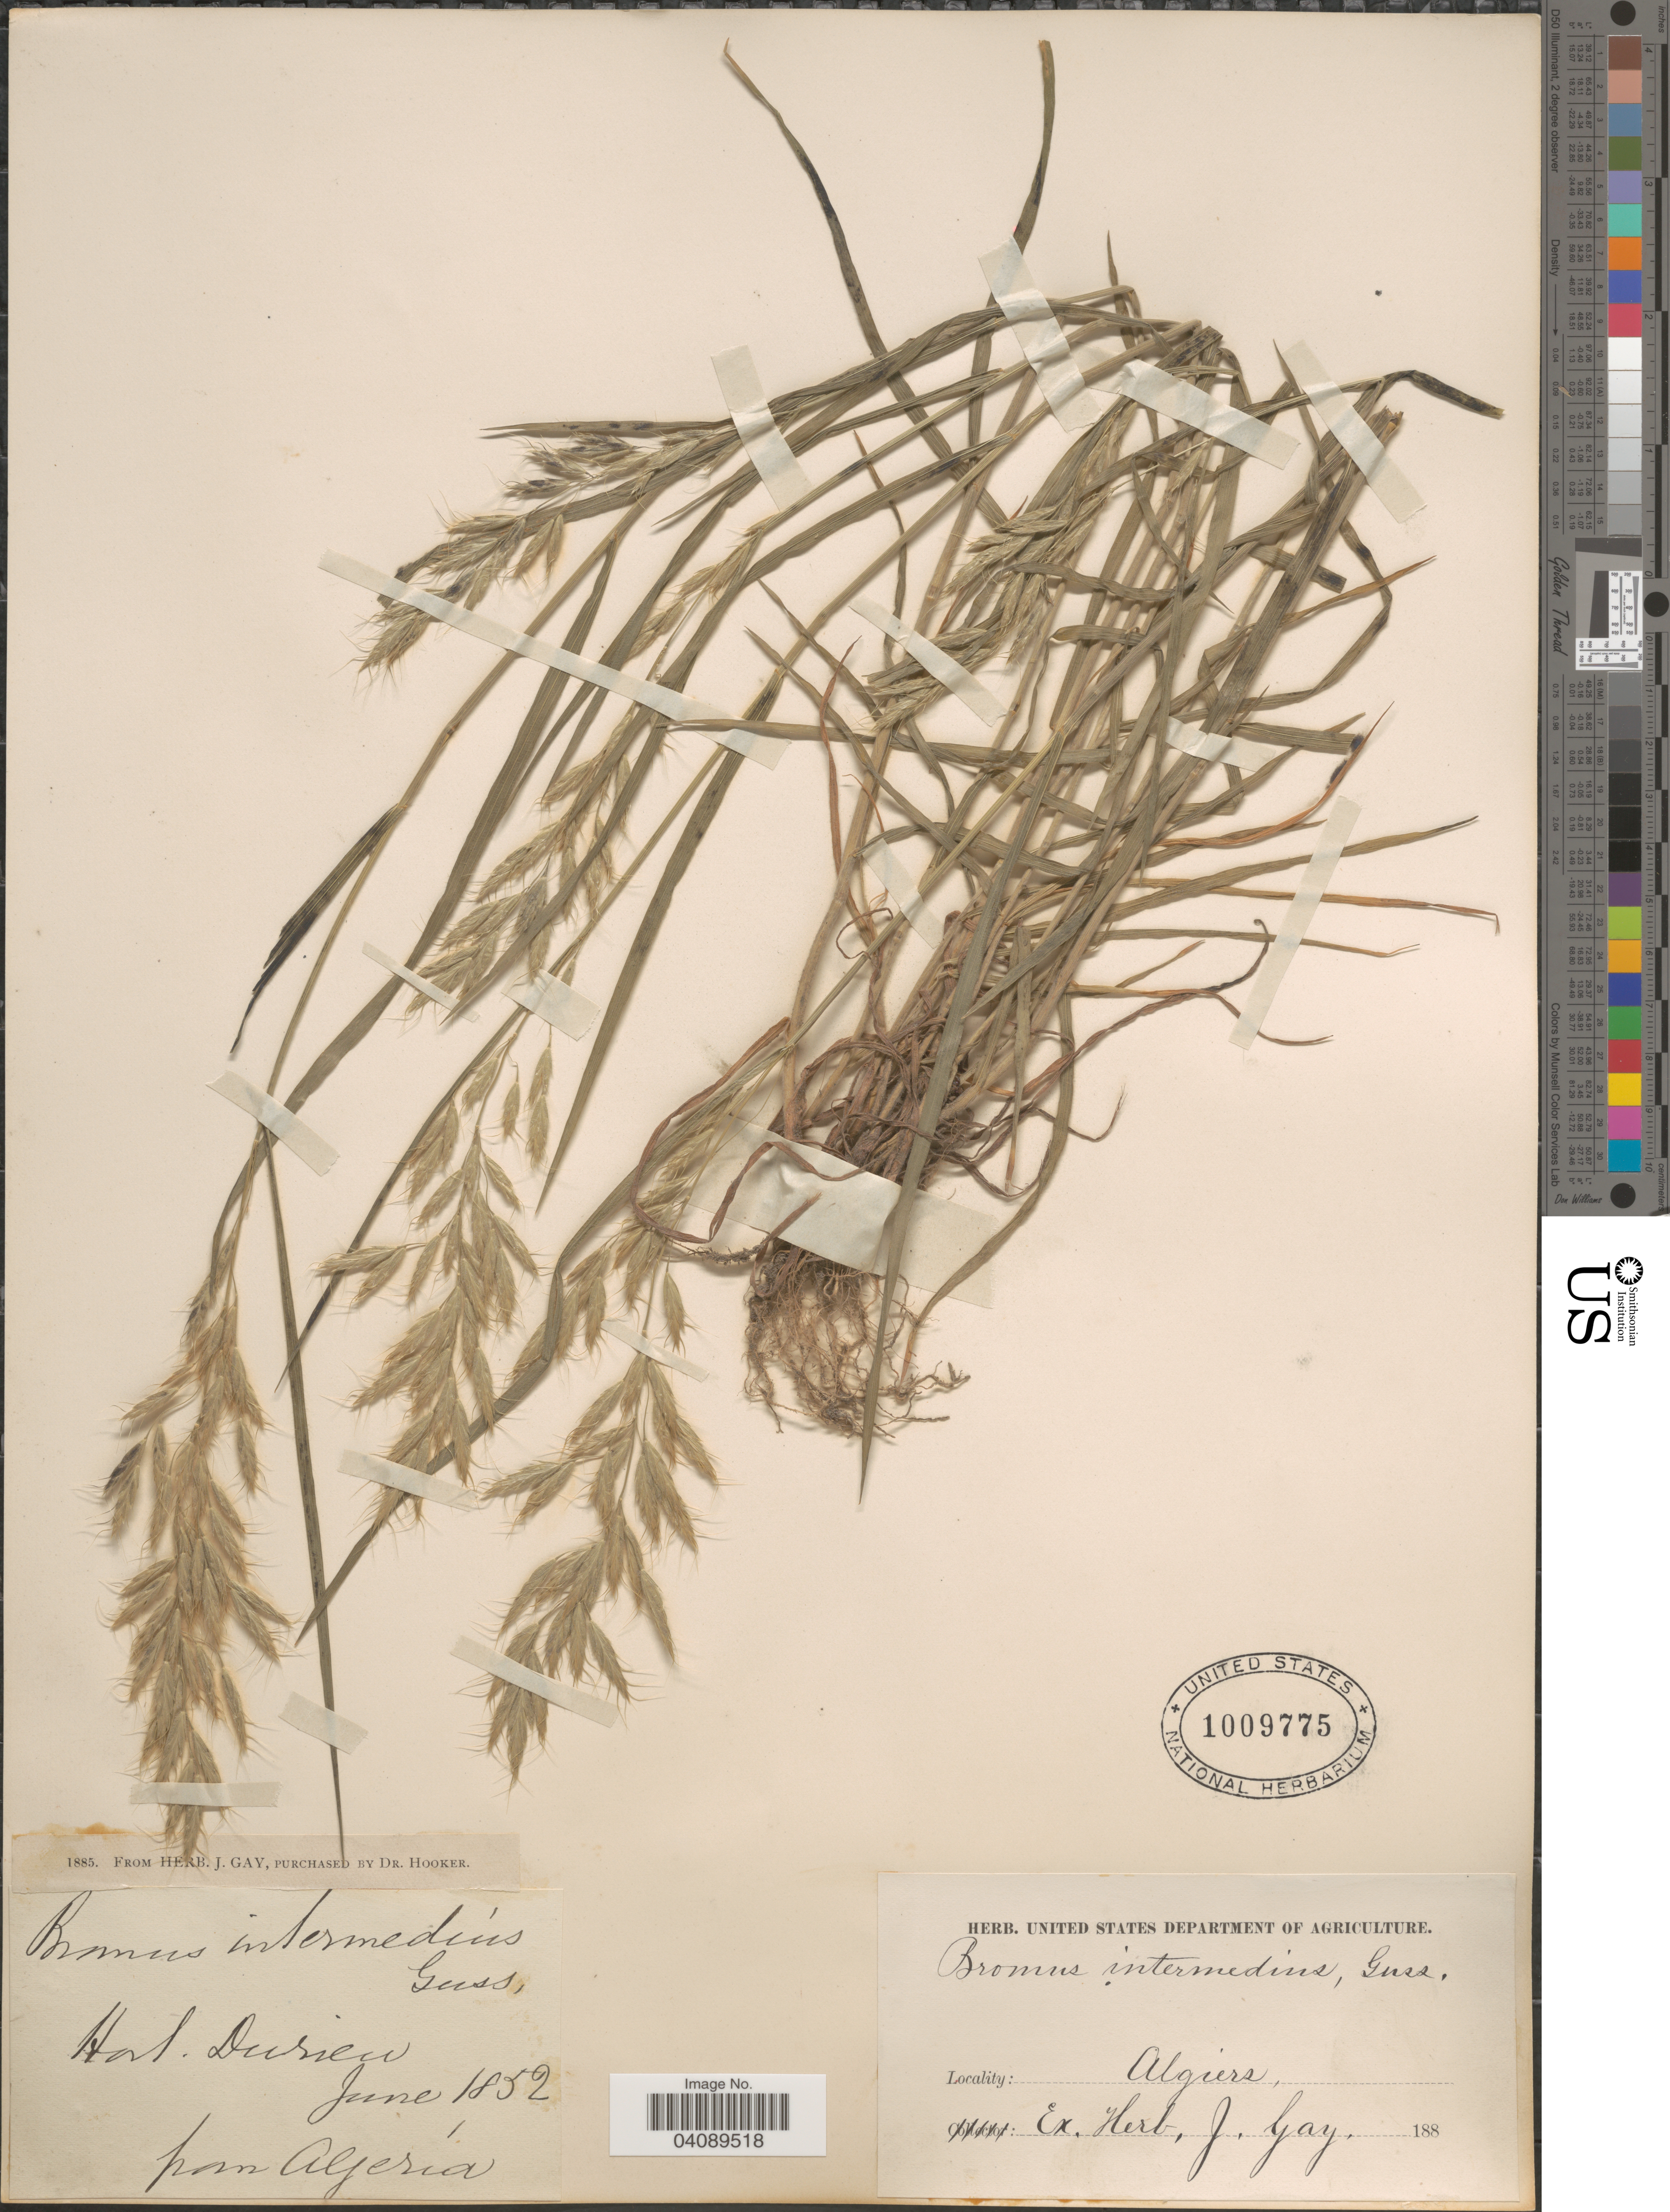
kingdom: Plantae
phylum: Tracheophyta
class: Liliopsida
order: Poales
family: Poaceae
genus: Bromus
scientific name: Bromus intermedius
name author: Gussone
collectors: ex herb. J. Gay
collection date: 1852-06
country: Algeria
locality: Durien. Algiers.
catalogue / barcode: US 1009775